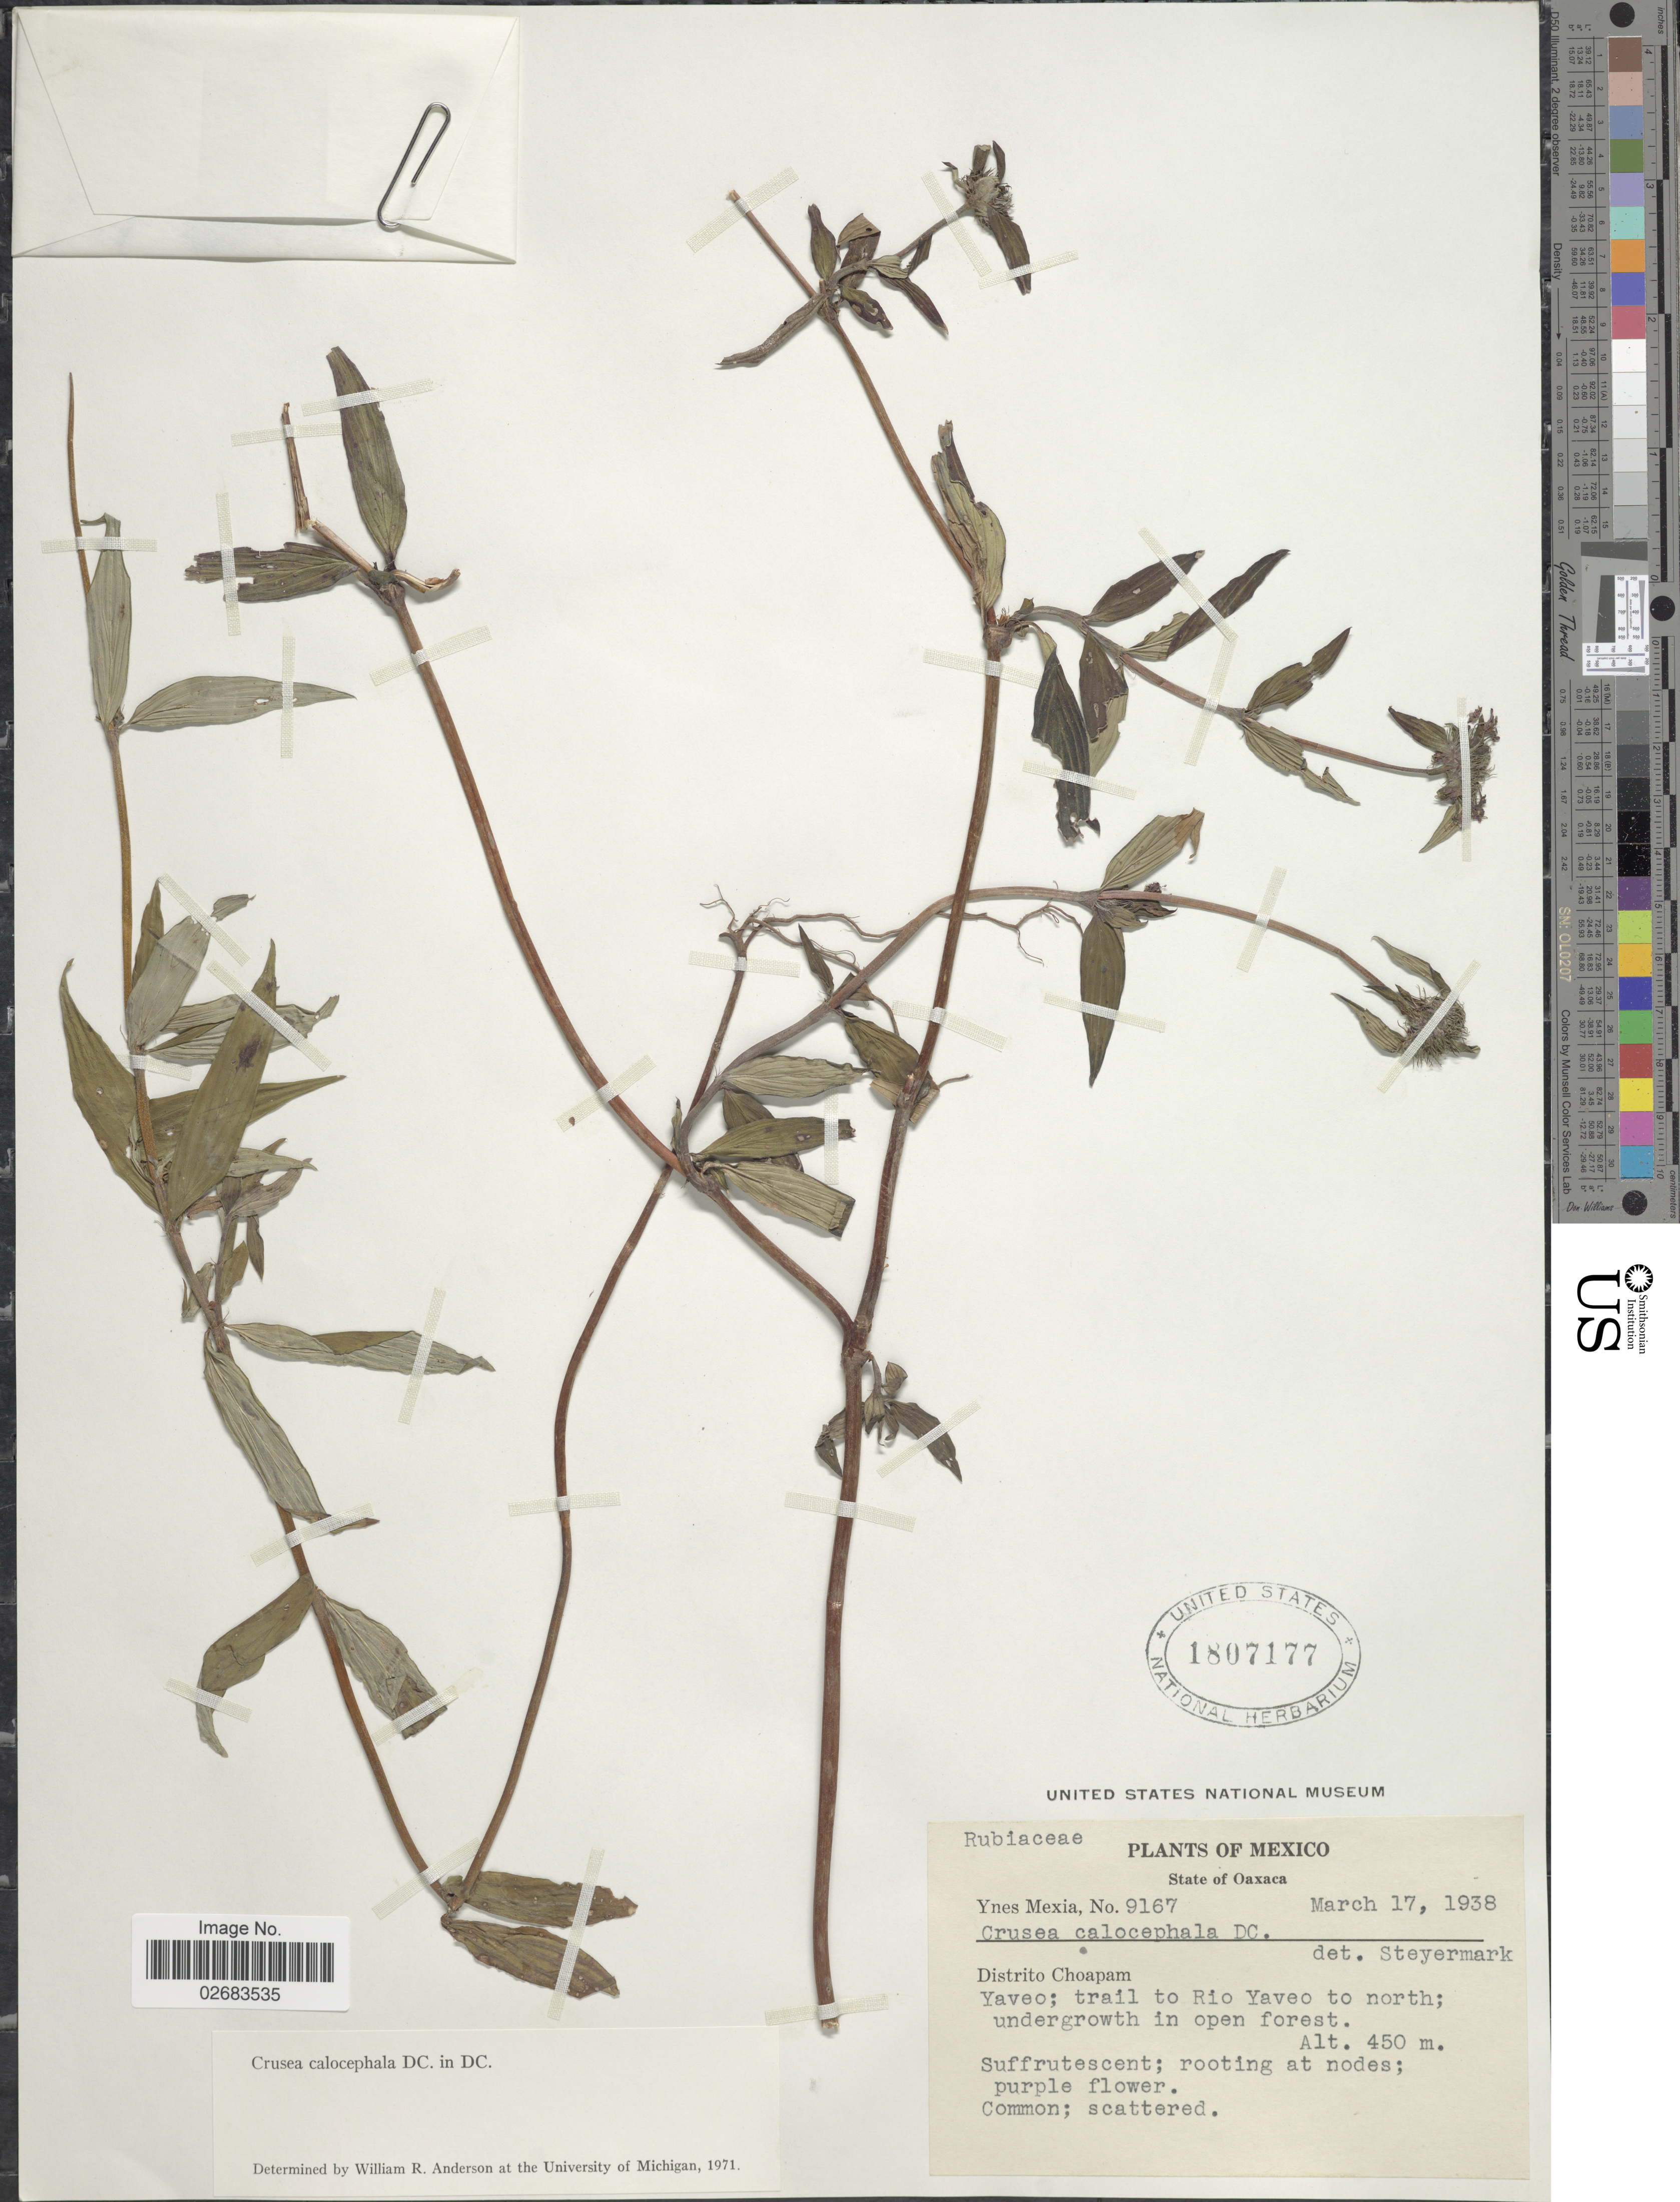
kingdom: Plantae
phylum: Tracheophyta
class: Magnoliopsida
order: Gentianales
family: Rubiaceae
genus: Crusea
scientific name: Crusea calocephala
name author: DC.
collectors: Y. Mexia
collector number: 9167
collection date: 1938-03-17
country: Mexico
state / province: Oaxaca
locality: Distrito Choapam. Yaveo; trail to Rio Yaveo to north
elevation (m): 450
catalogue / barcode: US 1807177